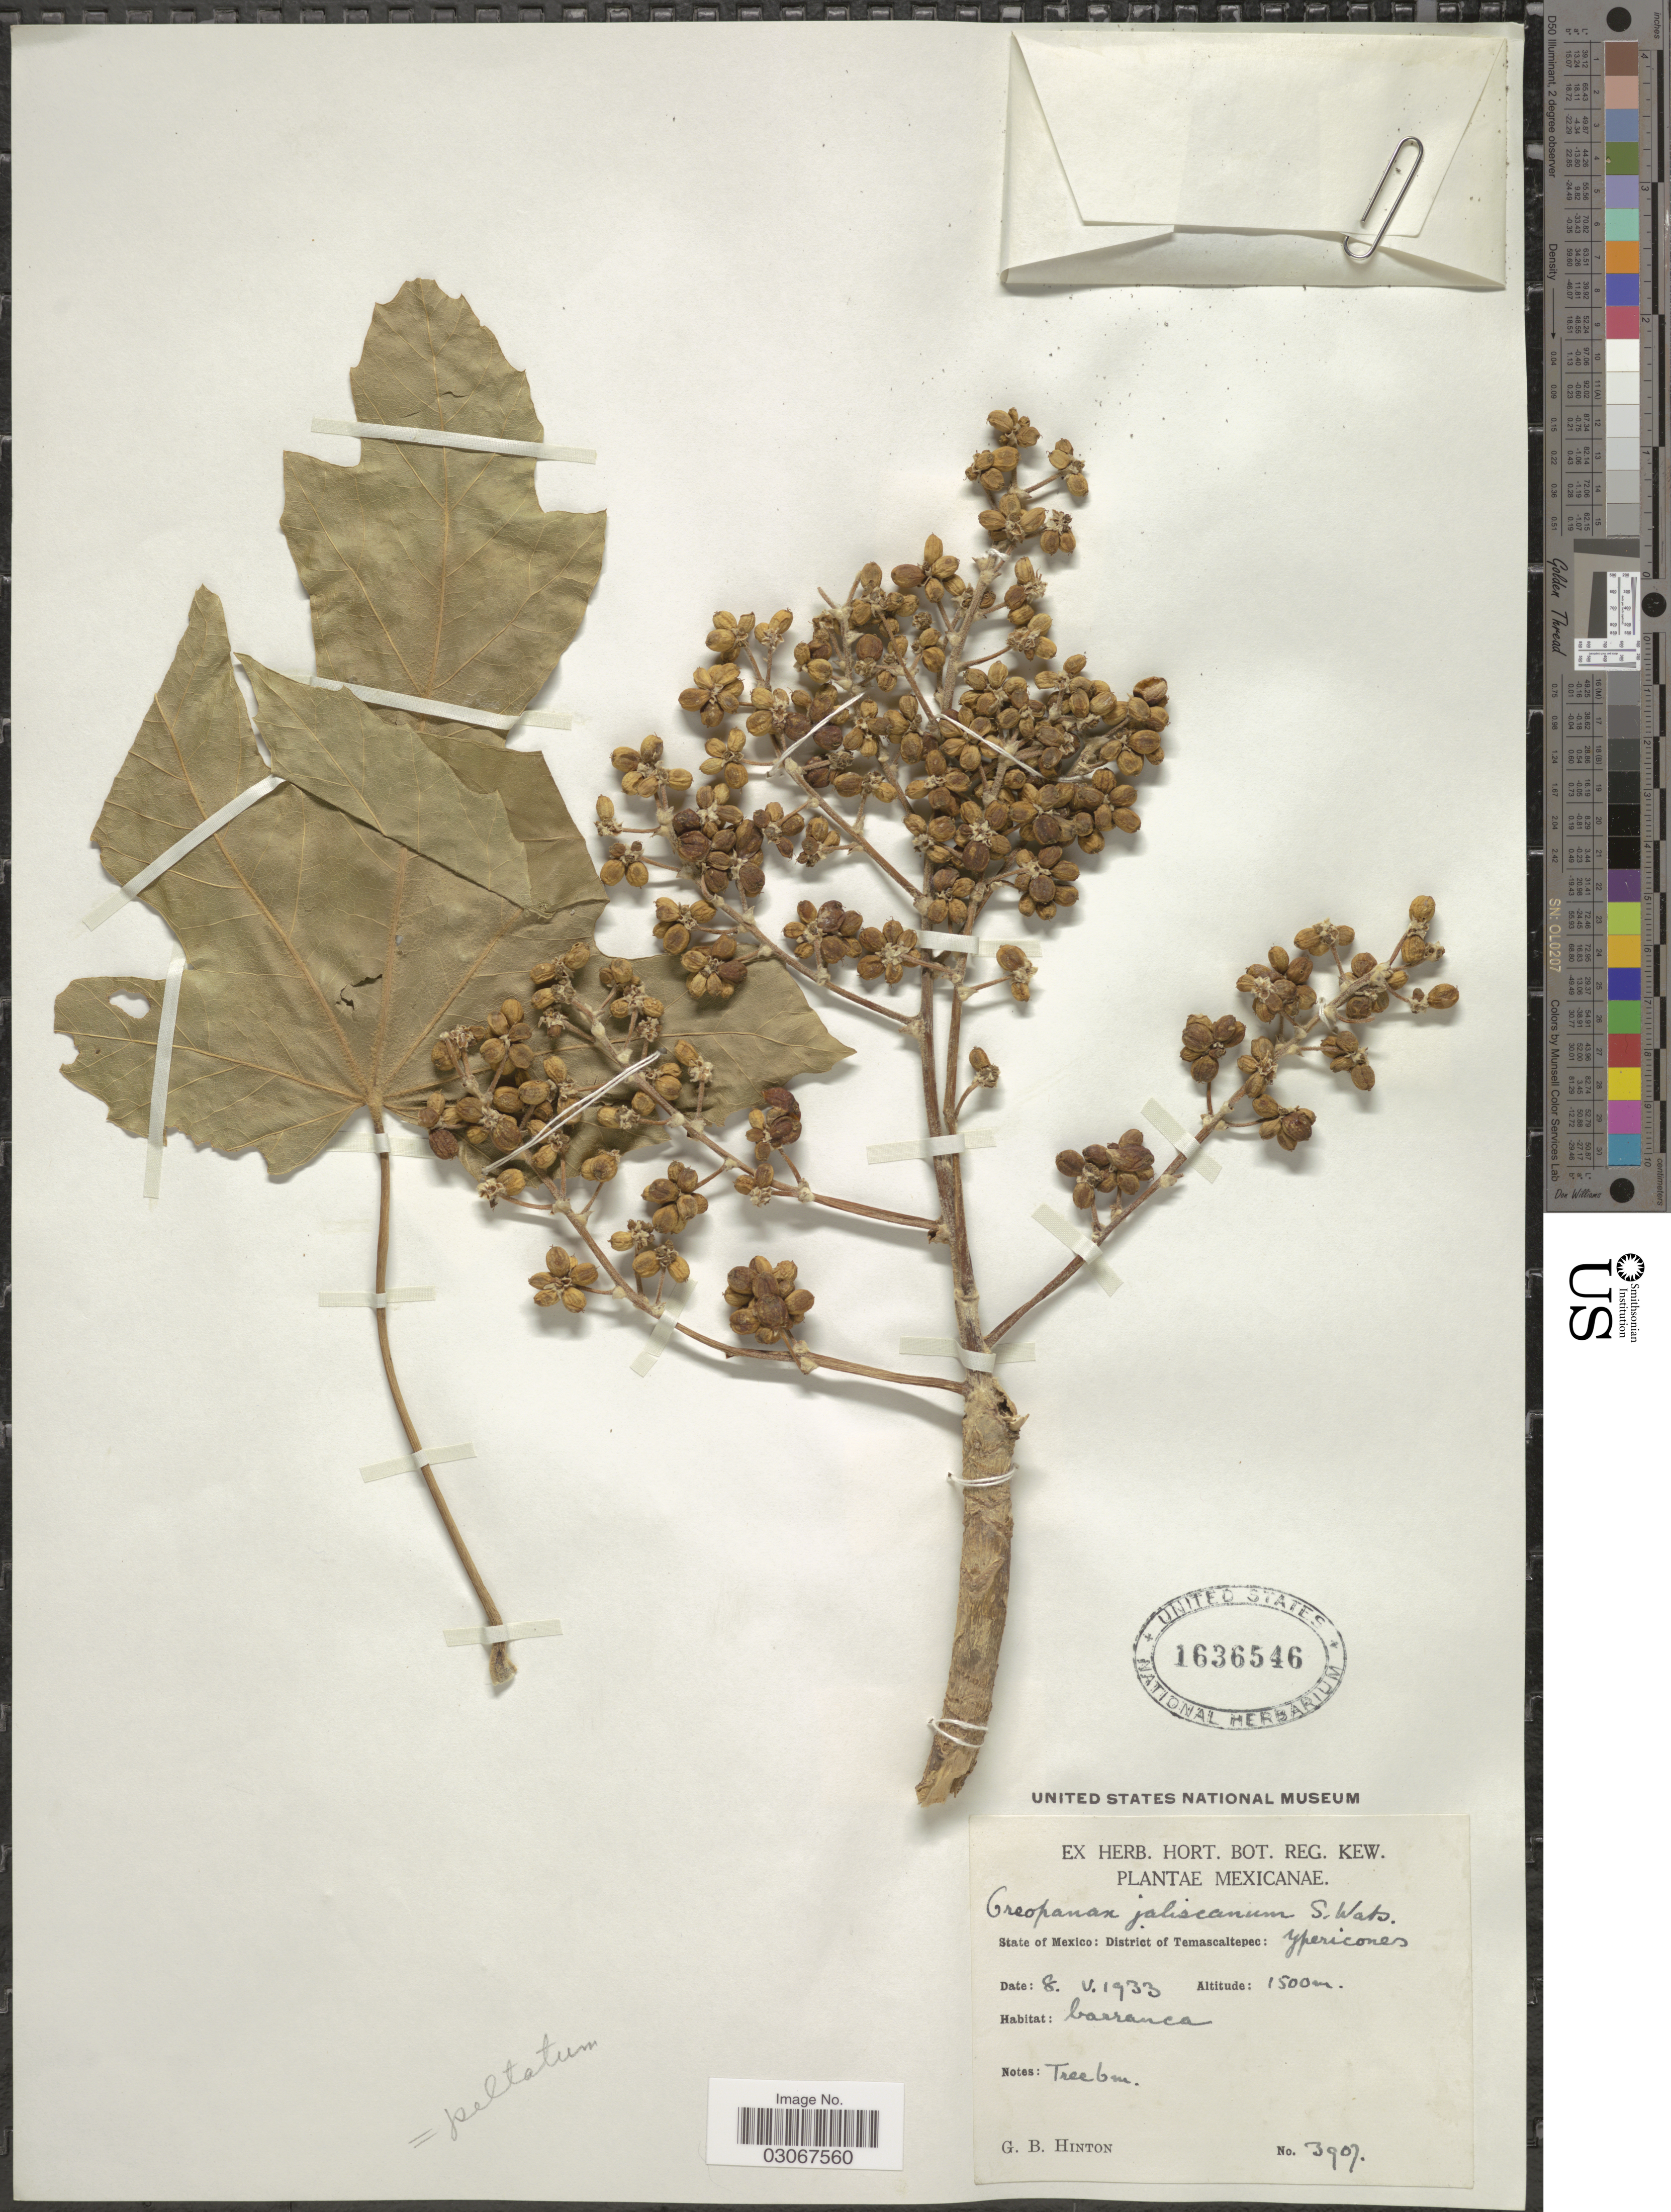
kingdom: Plantae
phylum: Tracheophyta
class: Magnoliopsida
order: Apiales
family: Araliaceae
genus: Oreopanax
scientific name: Oreopanax peltatus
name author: Linden ex Regel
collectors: G. B. Hinton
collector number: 3907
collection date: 1933-05-08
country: Mexico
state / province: México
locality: District of Temascaltepec: Ypericones.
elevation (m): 1500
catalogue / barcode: US 1636546